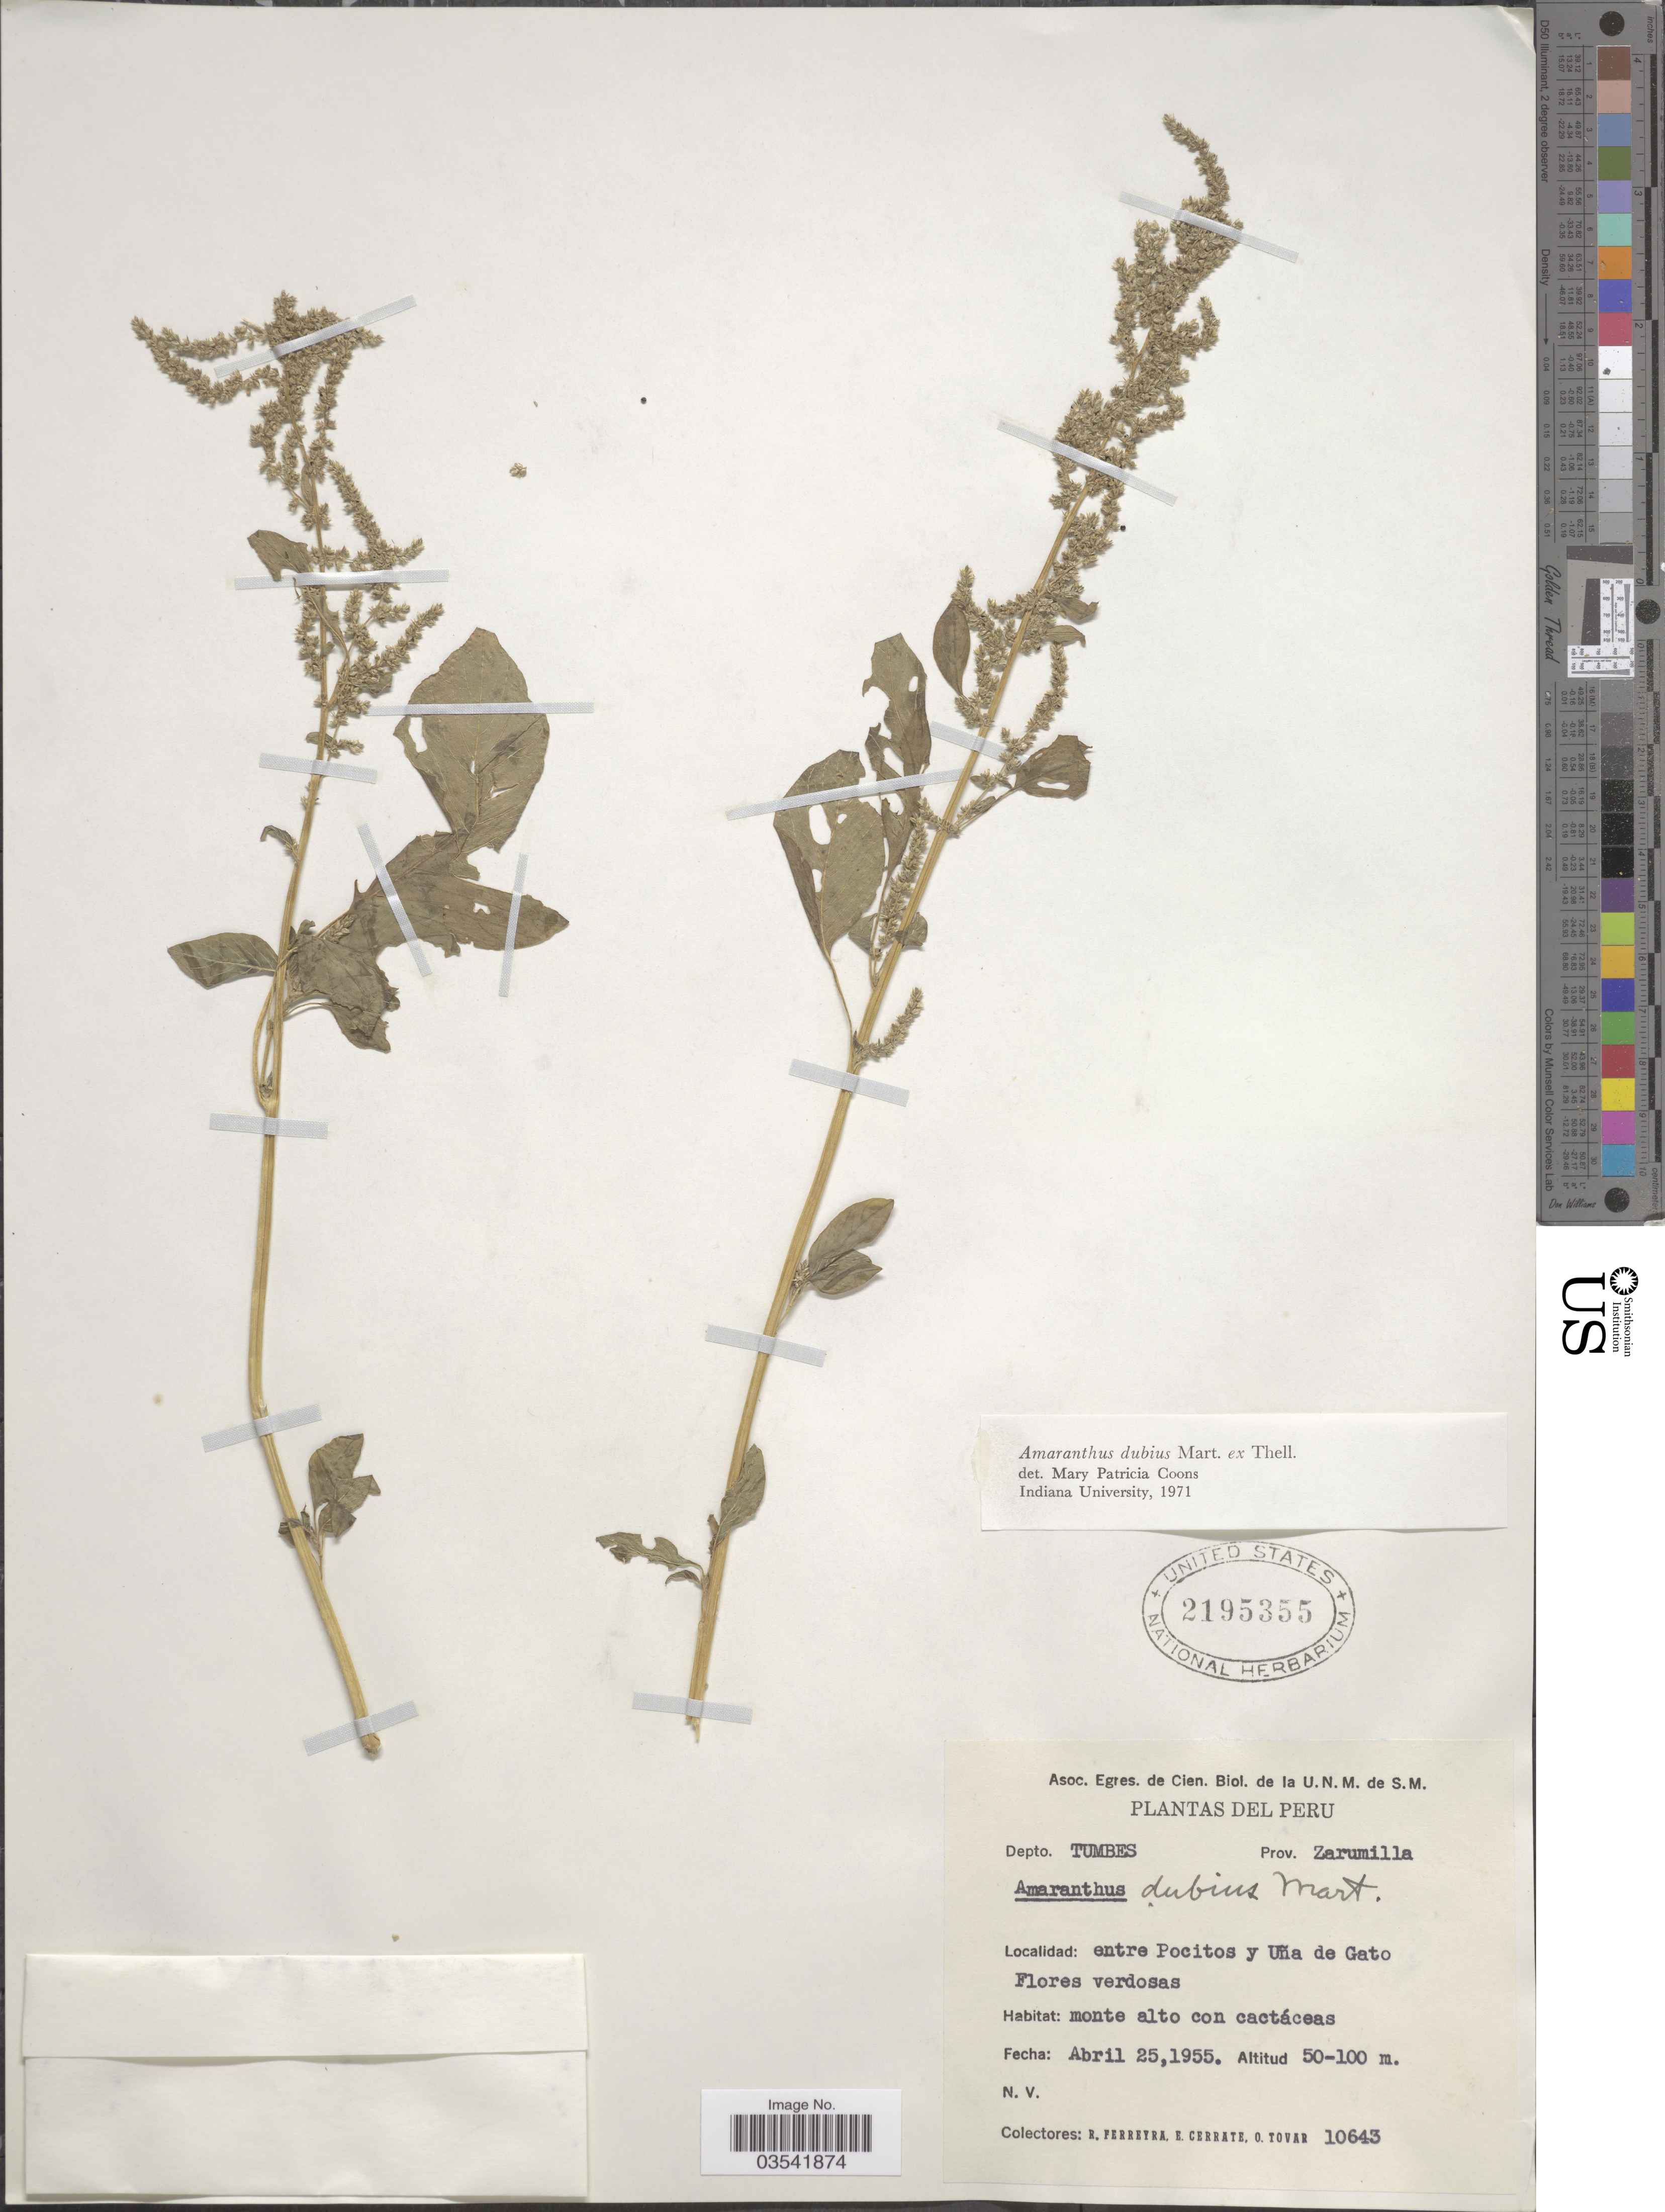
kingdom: Plantae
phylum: Tracheophyta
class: Magnoliopsida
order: Caryophyllales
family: Amaranthaceae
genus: Amaranthus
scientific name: Amaranthus dubius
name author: Mart. ex Thell.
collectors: R. A. Ferreyra, E. Cerrate & Ó. Tovar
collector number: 10643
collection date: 1955-04-25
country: Peru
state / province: Tumbes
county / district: Zarumilla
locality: Depto. Tumbes. Prov. Zarumilla. Entre Pocitos y Uña de Gato.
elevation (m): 50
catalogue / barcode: US 2195355